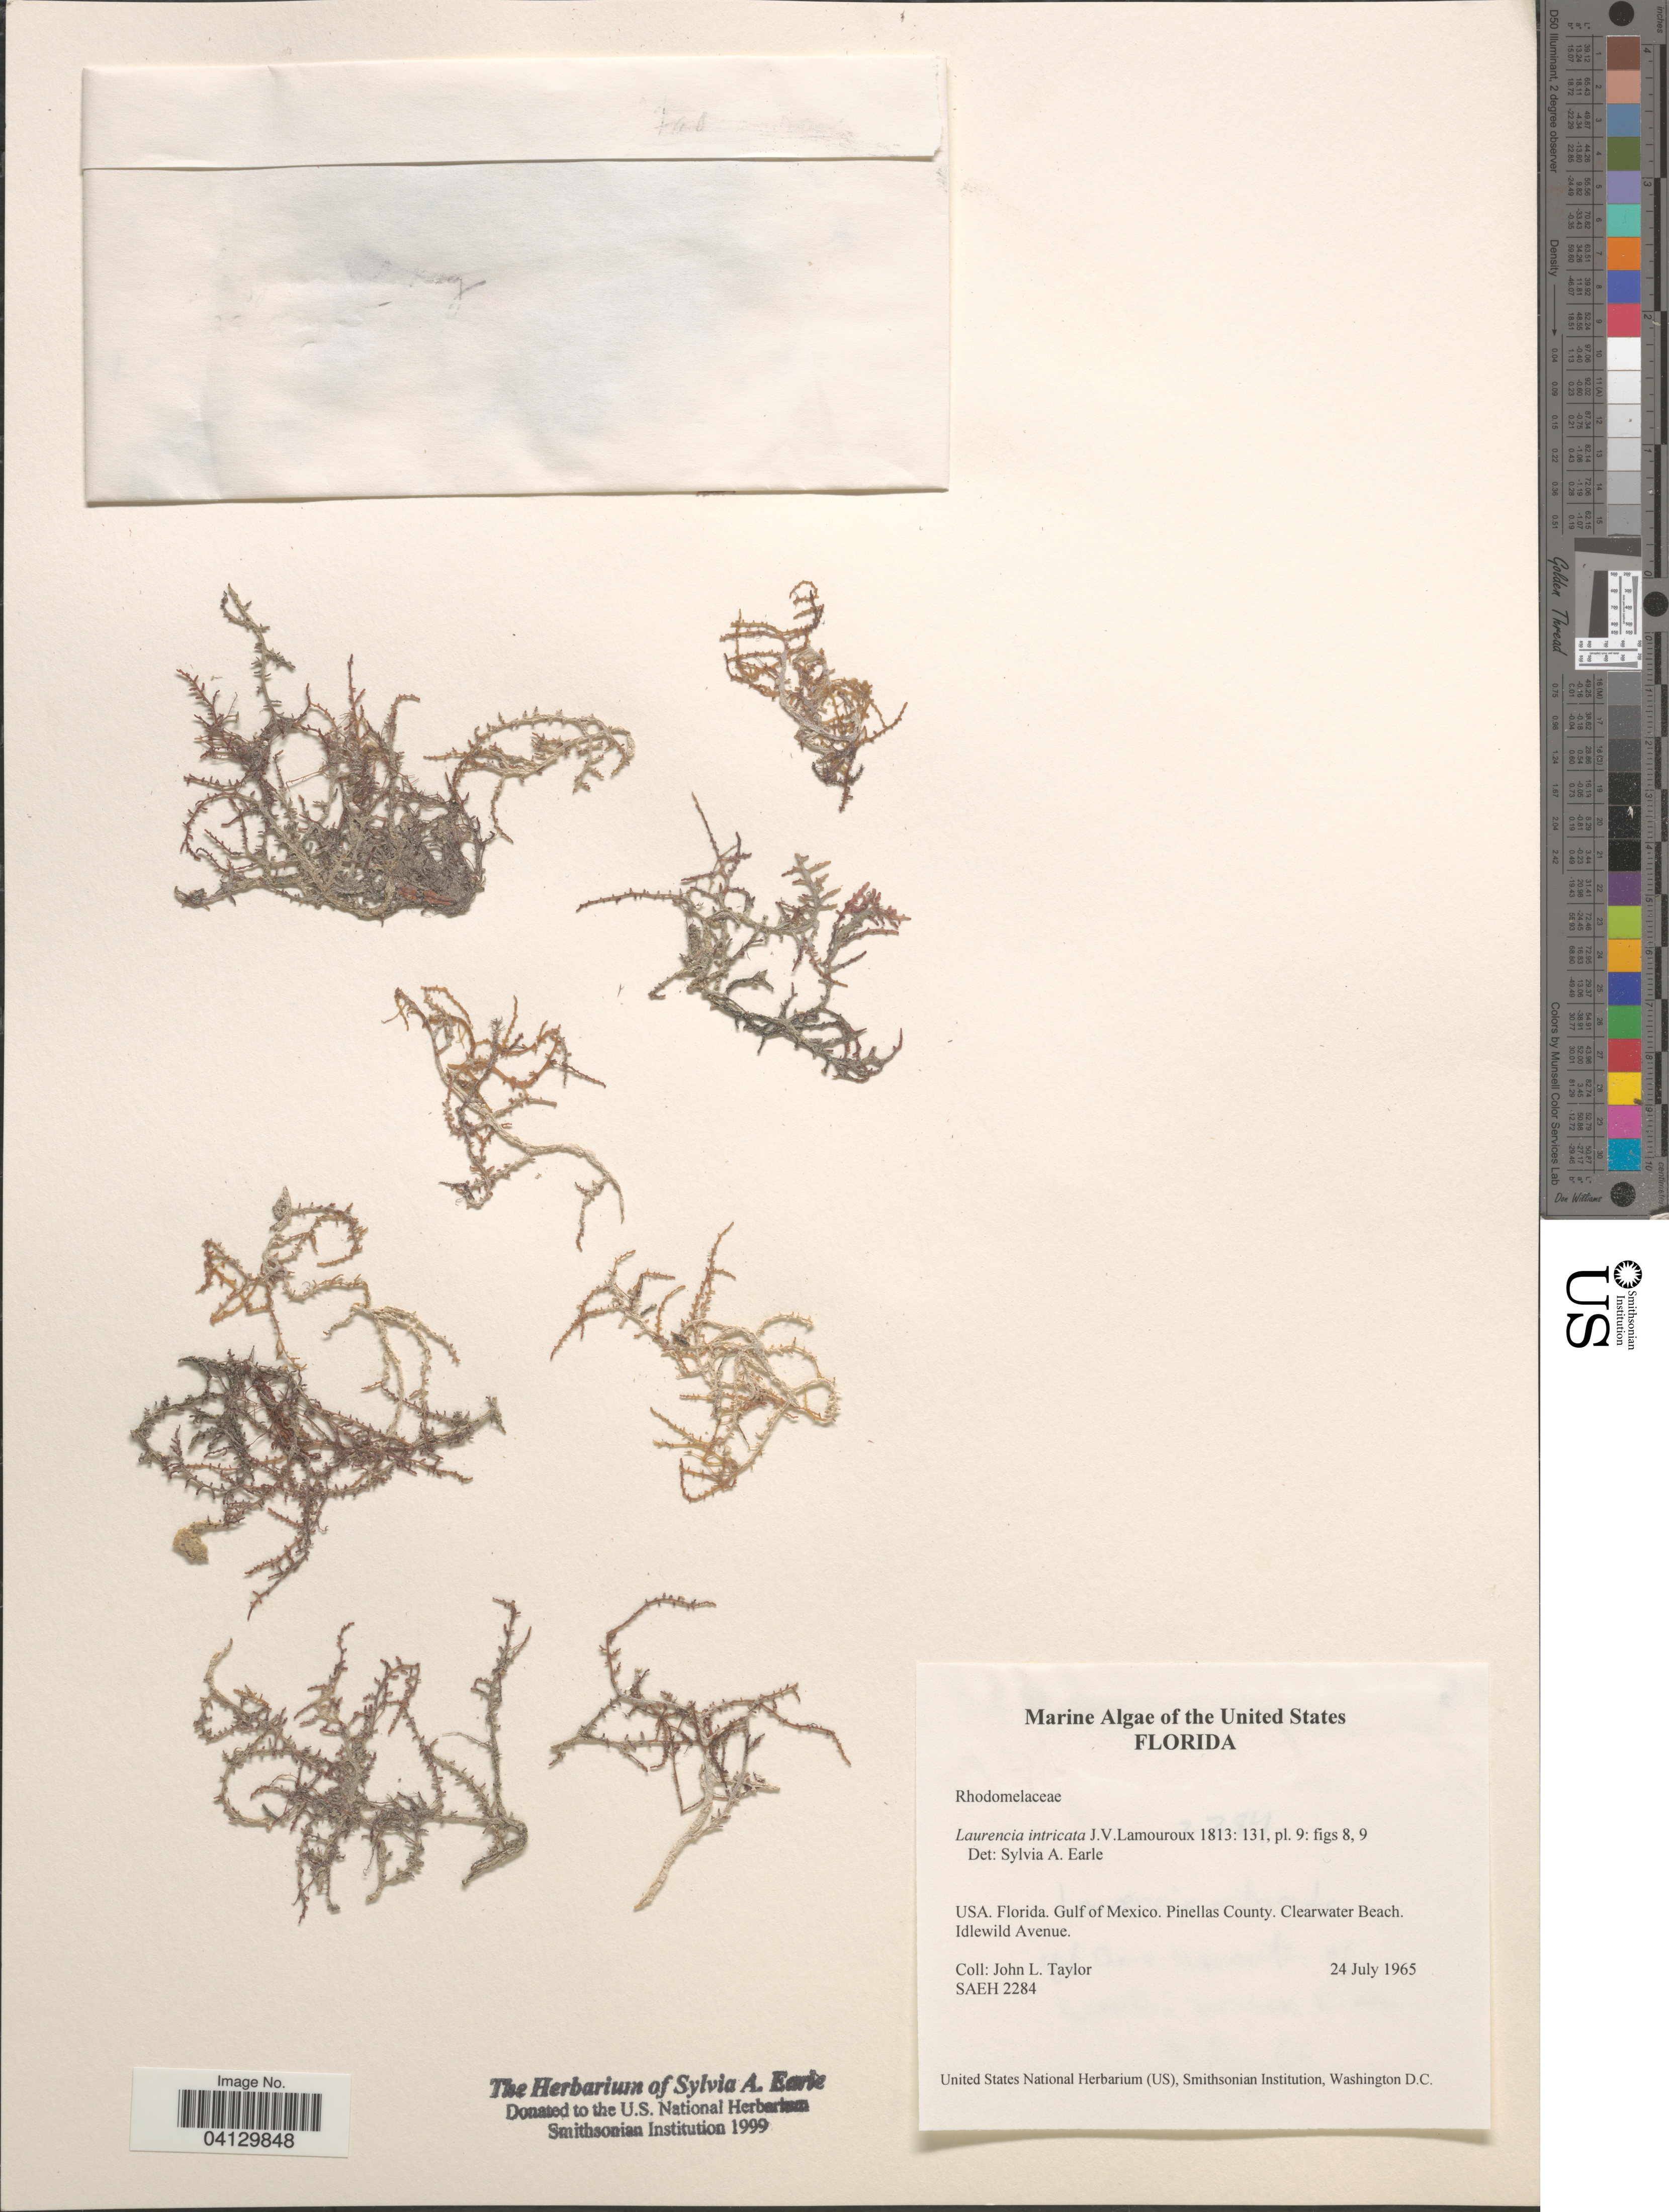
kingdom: Plantae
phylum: Rhodophyta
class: Florideophyceae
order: Ceramiales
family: Rhodomelaceae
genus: Laurencia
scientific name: Laurencia intricata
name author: J.V.Lamouroux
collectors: J. L. Taylor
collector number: SAEH2284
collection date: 1965-07-24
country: United States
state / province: Florida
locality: Gulf of Mexico. Pinellas County. Clearwater Beach. Idlewild Avenue.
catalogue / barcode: US 328683